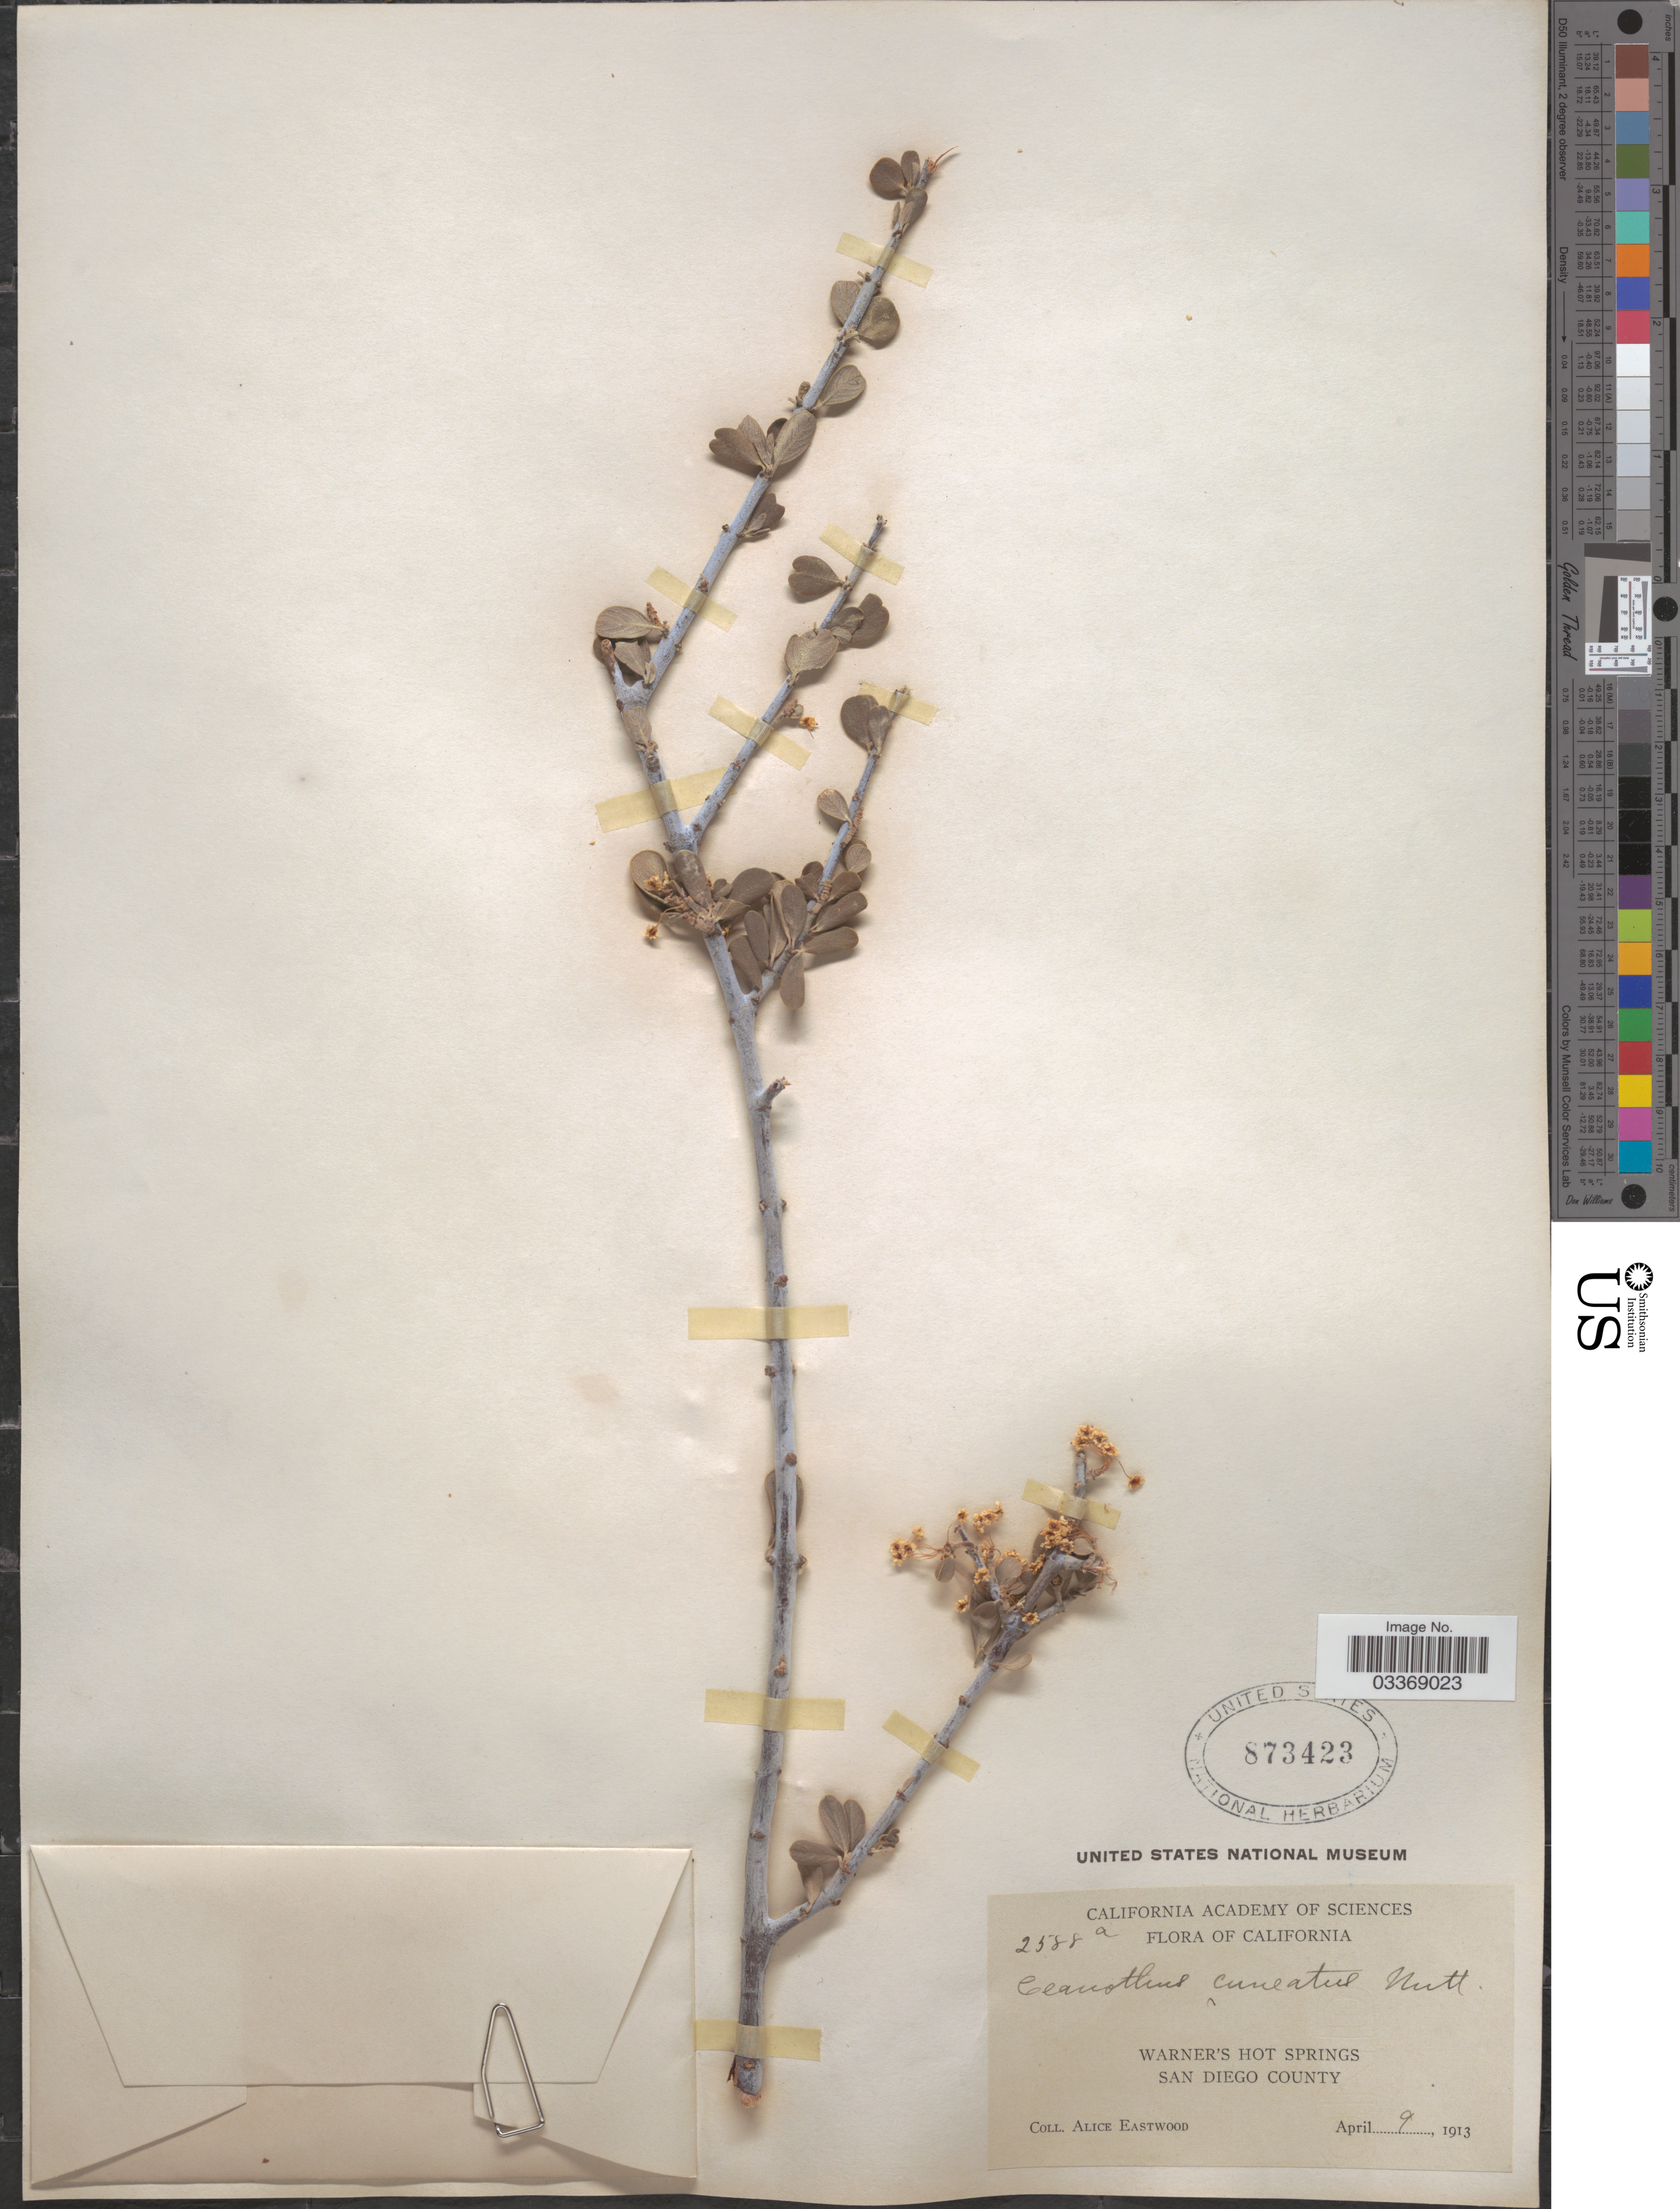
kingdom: Plantae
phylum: Tracheophyta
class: Magnoliopsida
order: Rosales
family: Rhamnaceae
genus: Ceanothus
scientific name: Ceanothus cuneatus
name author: (Hook.) Nutt.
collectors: A. Eastwood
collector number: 2588a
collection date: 1913-04-09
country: United States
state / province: California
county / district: San Diego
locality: Warner's Hot Springs. San Diego County.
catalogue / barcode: US 873423